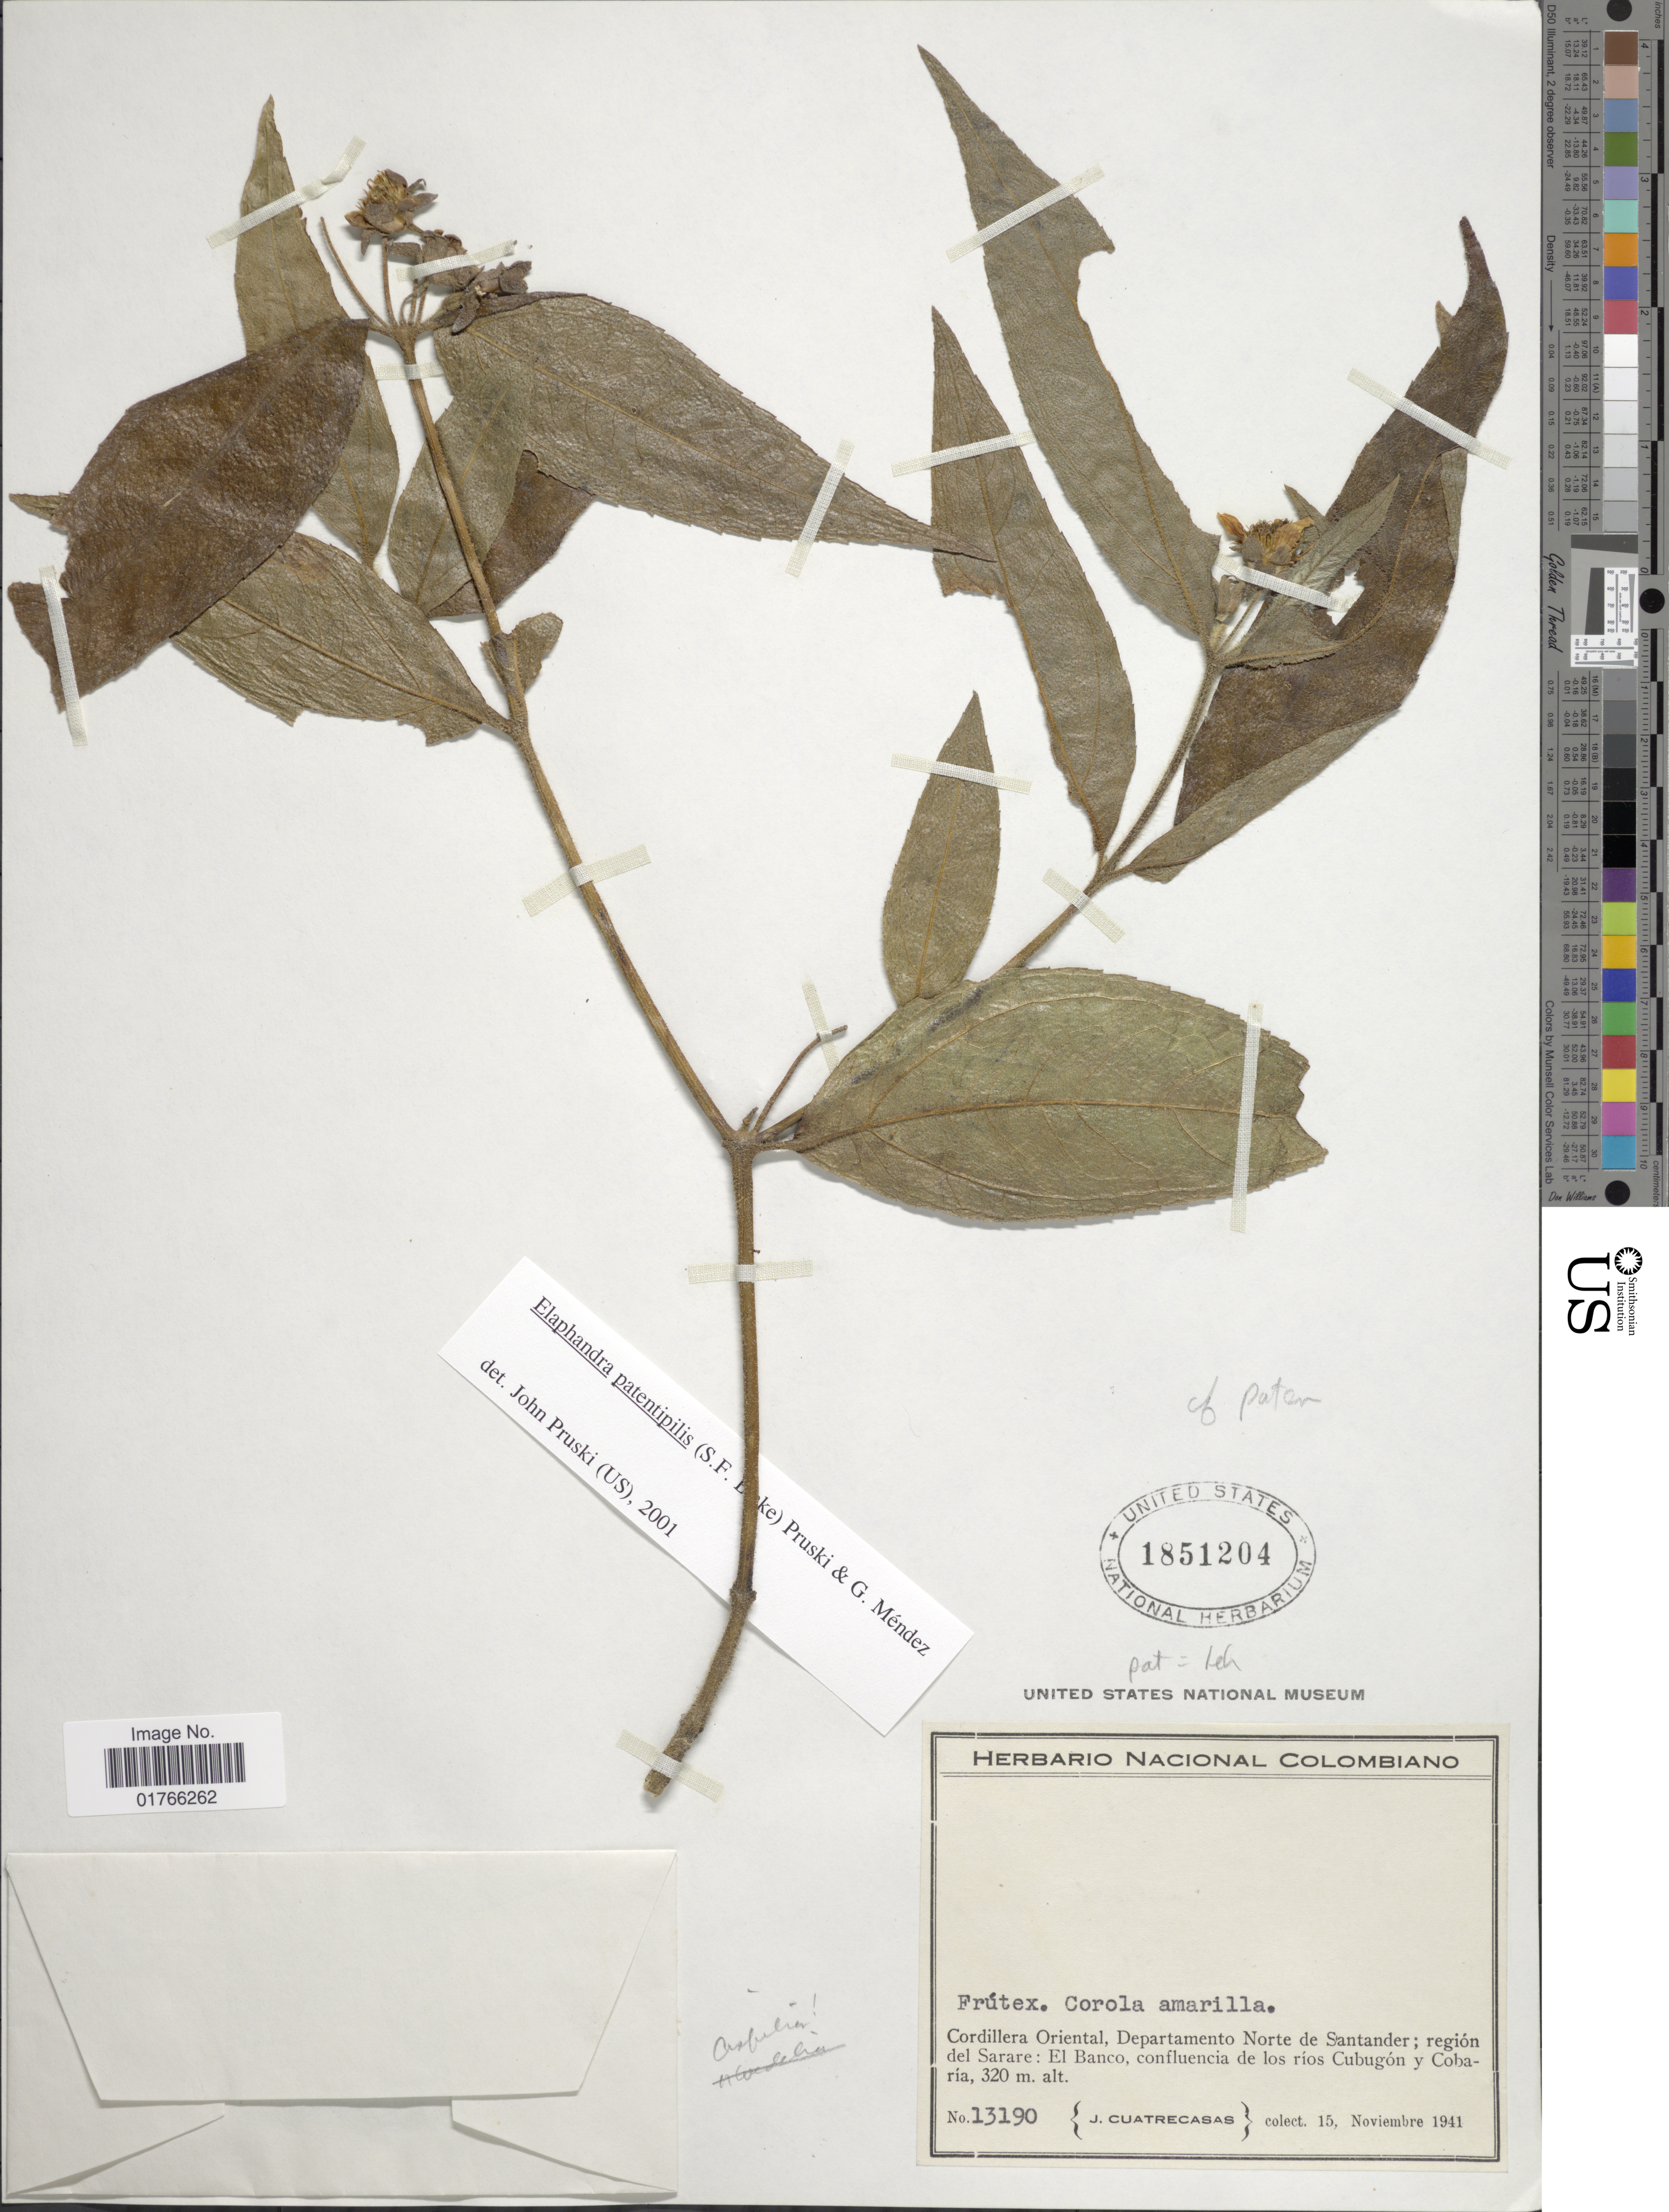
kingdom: Plantae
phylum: Tracheophyta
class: Magnoliopsida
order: Asterales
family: Asteraceae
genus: Elaphandra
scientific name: Elaphandra patentipilis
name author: (S.F. Blake) Pruski & Mendez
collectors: J. Cuatrecasas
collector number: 13190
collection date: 1941-11-15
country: Colombia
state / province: Norte de Santander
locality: Cordillera Oriental, region del Sarare, El Banco, confluencia de los rios Cubugon y Cobaria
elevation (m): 320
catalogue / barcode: US 1851204